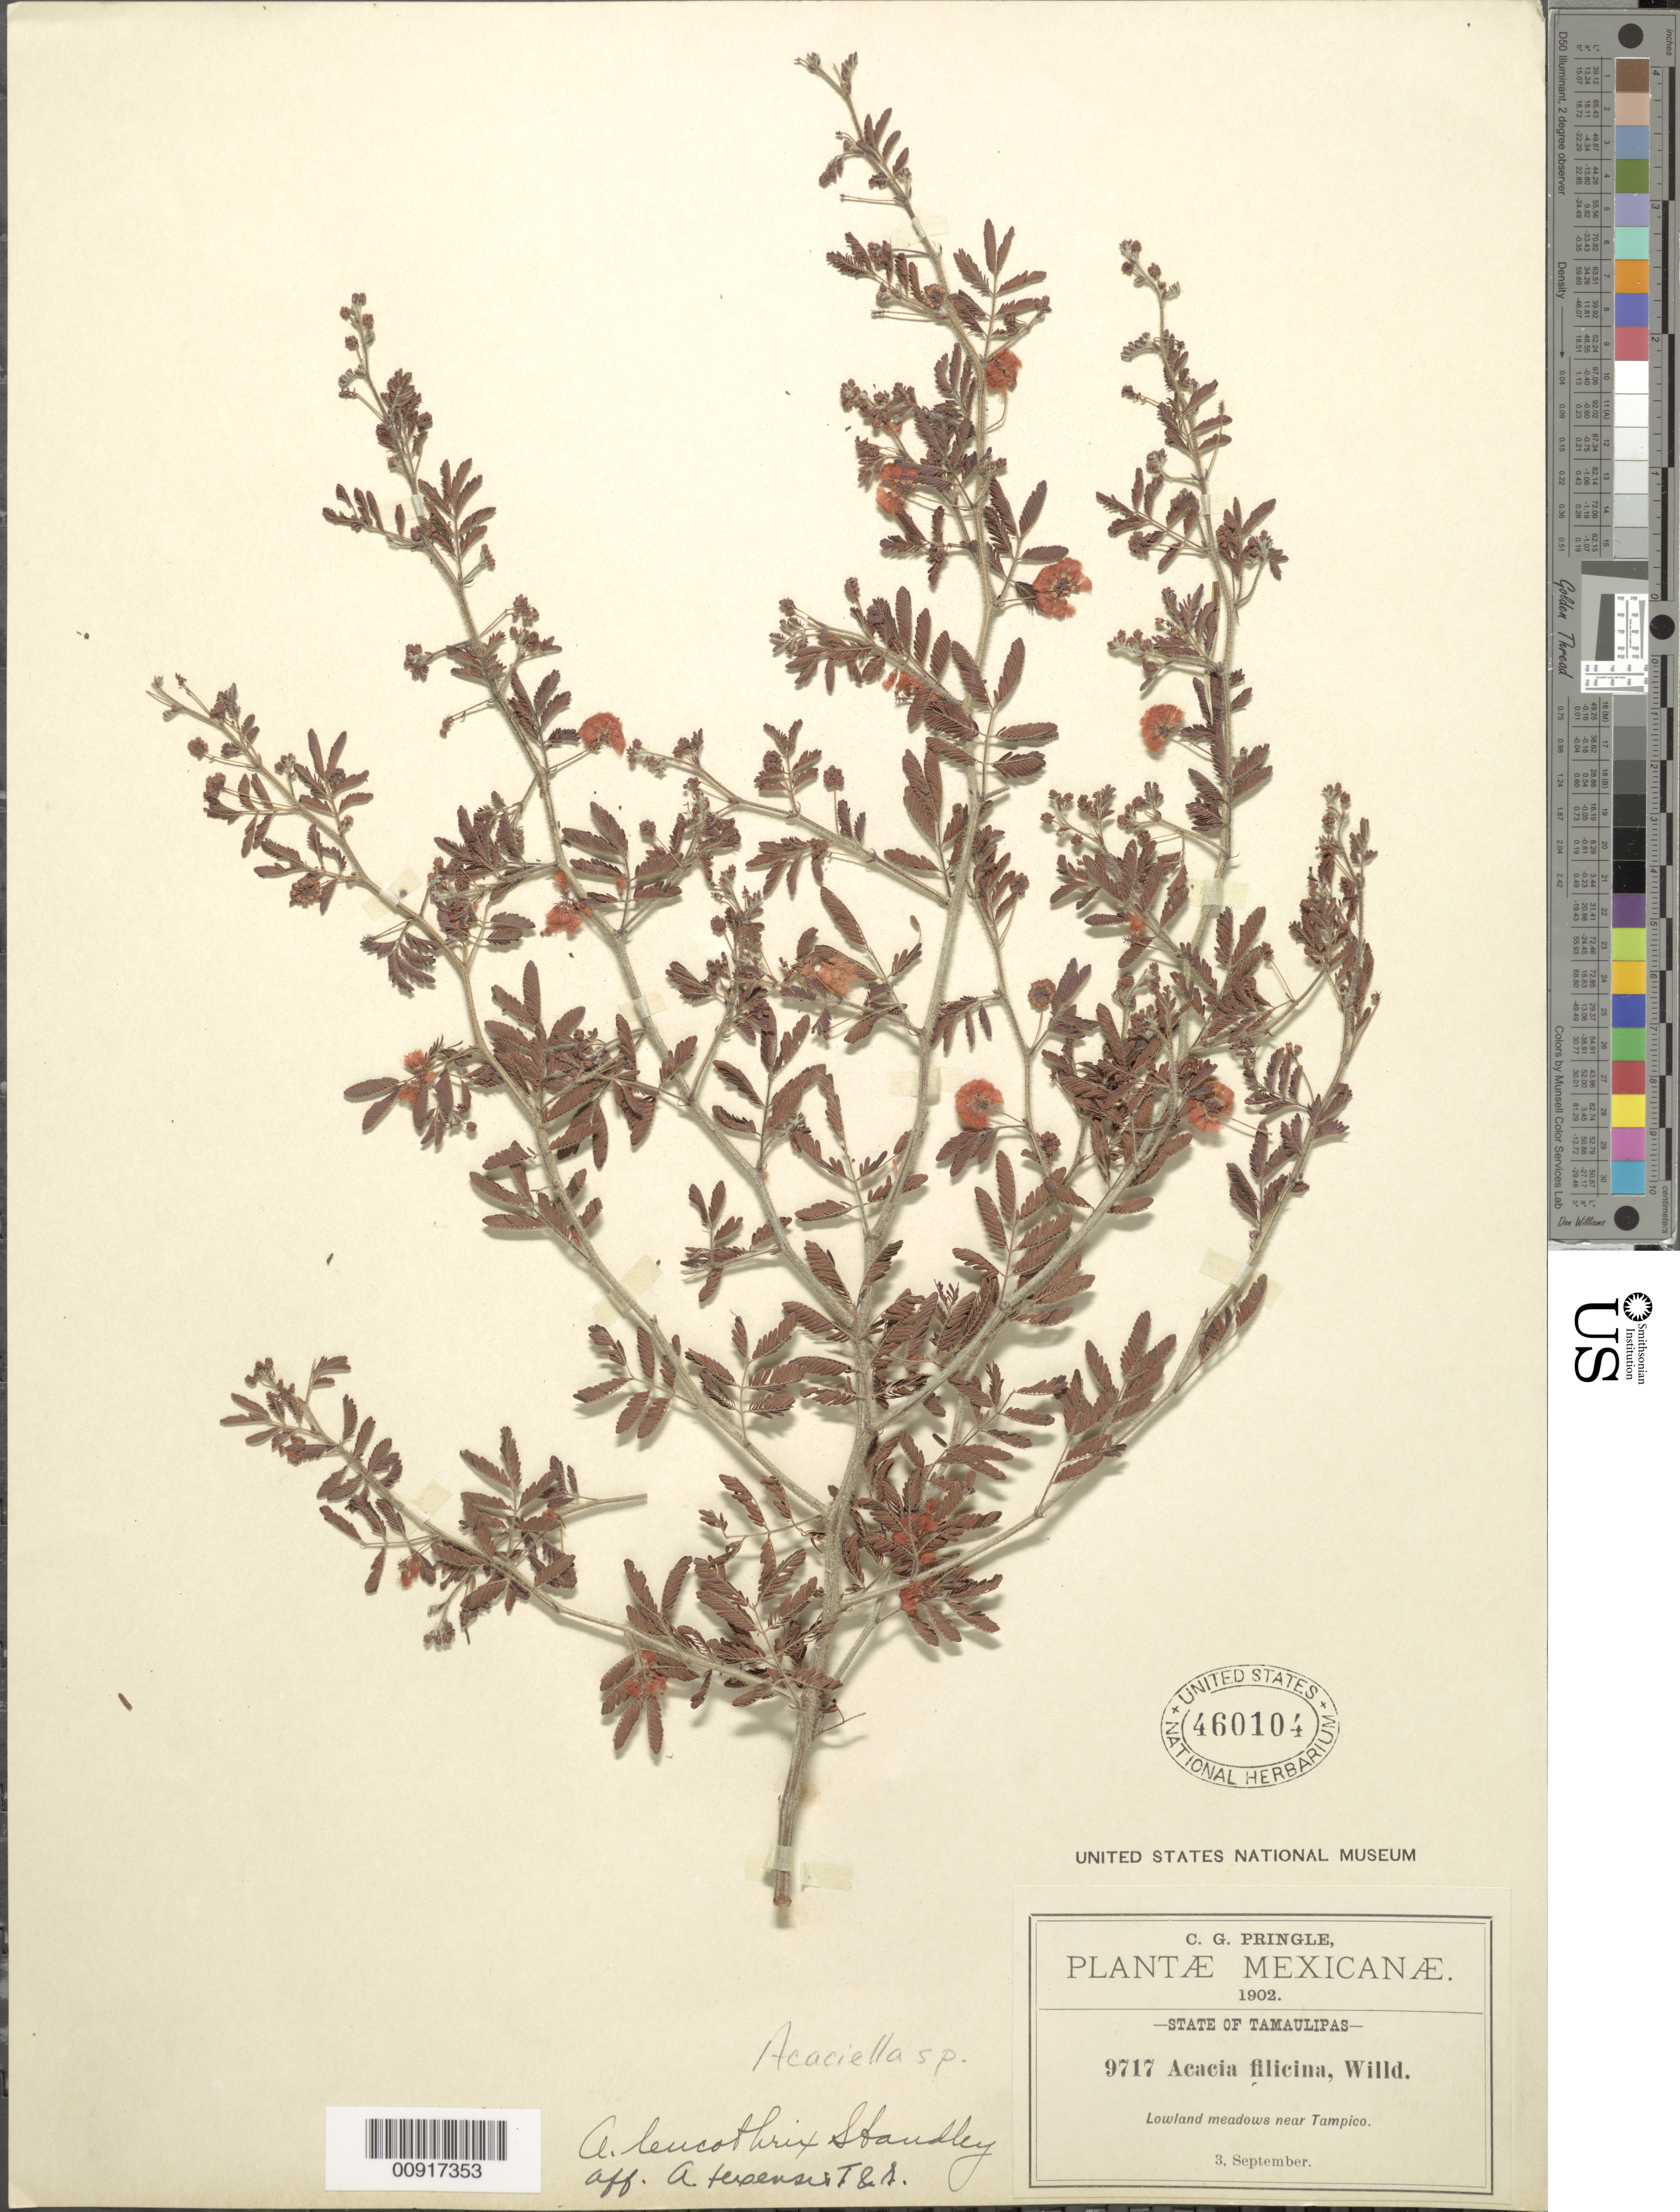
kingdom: Plantae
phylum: Tracheophyta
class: Magnoliopsida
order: Fabales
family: Fabaceae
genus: Acaciella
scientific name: Acaciella sp.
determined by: Strong, M. T., (US), Smithsonian Institution - National Museum of Natural History (UNITED STATES)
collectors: C. G. Pringle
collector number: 9717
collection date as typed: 03 Sep 1902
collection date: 1902-09-03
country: Mexico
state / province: Tamaulipas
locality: Near Tampico.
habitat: Lowland meadows.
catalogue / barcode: US 460104